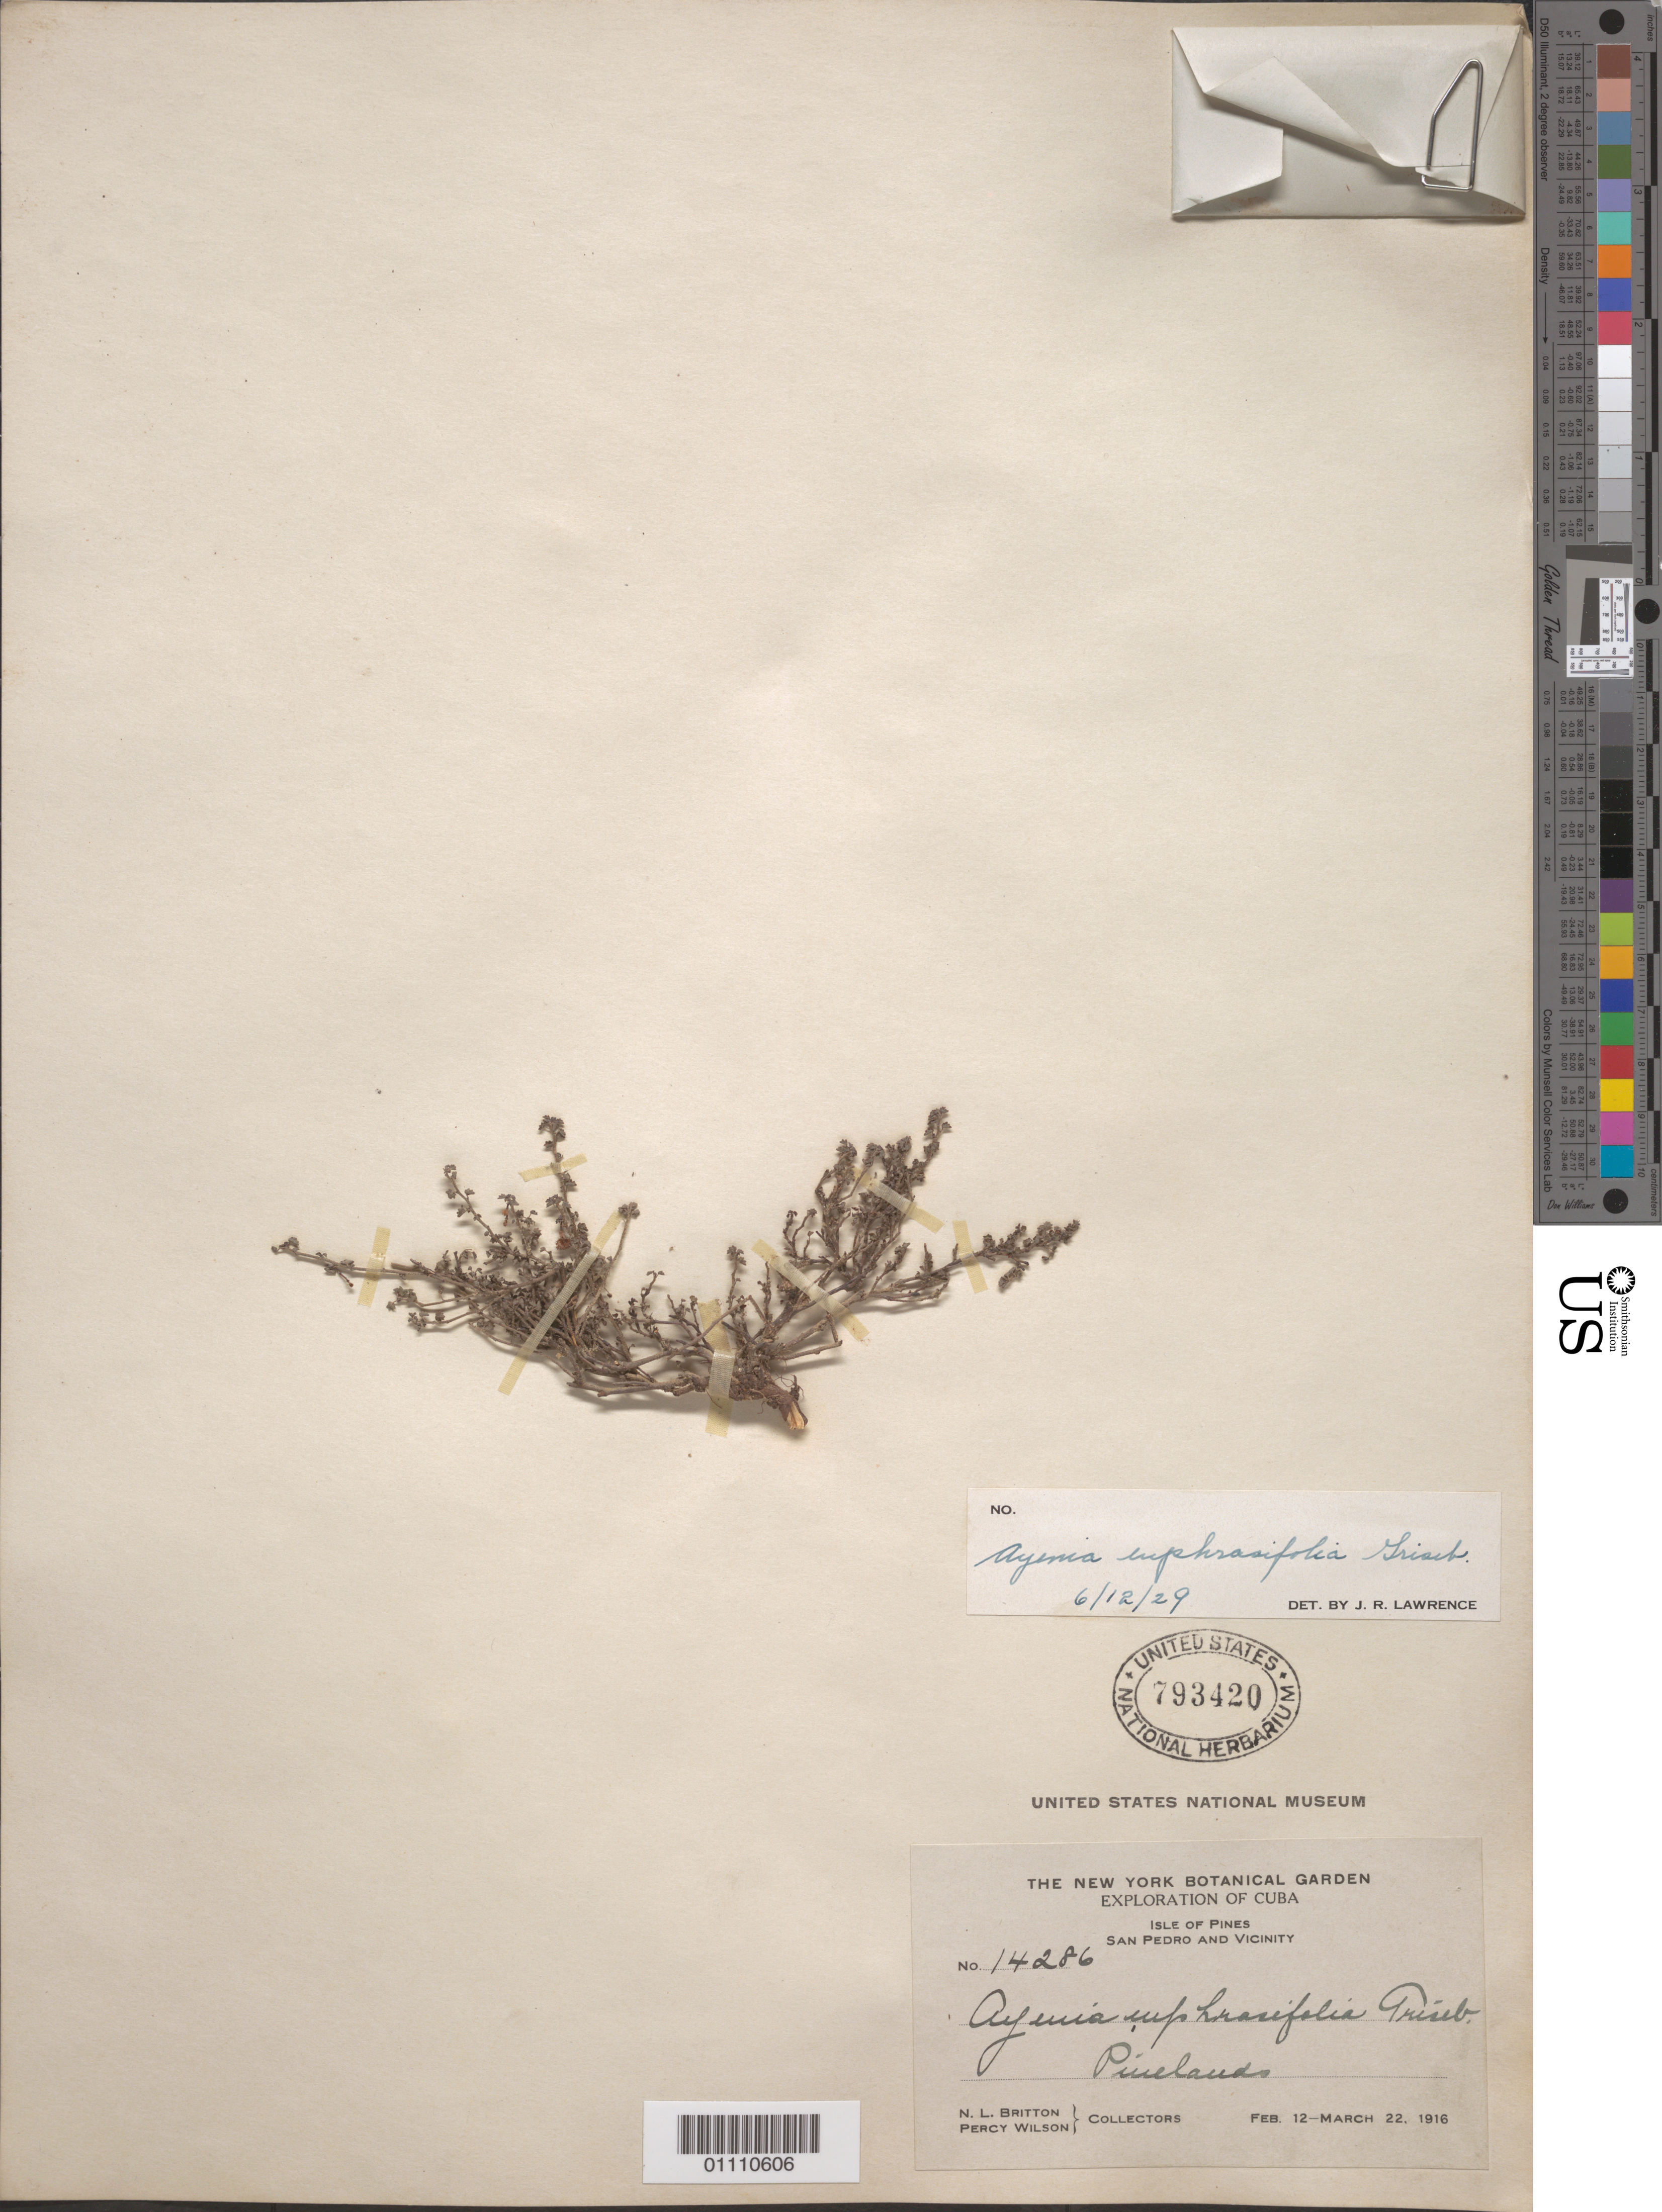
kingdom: Plantae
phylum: Tracheophyta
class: Magnoliopsida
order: Malvales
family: Malvaceae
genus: Ayenia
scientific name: Ayenia euphrasiifolia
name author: Griseb.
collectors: N. Britton & P. Wilson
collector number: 14286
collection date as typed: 12 Feb 1916 to 22 Mar 1916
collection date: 1916-02-12/1916-03-22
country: Cuba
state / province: Isla de La Juventud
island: Isla de la Juventud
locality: Pinelands, San Pedro and Vicinity, Isle of Pines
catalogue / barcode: US 793420